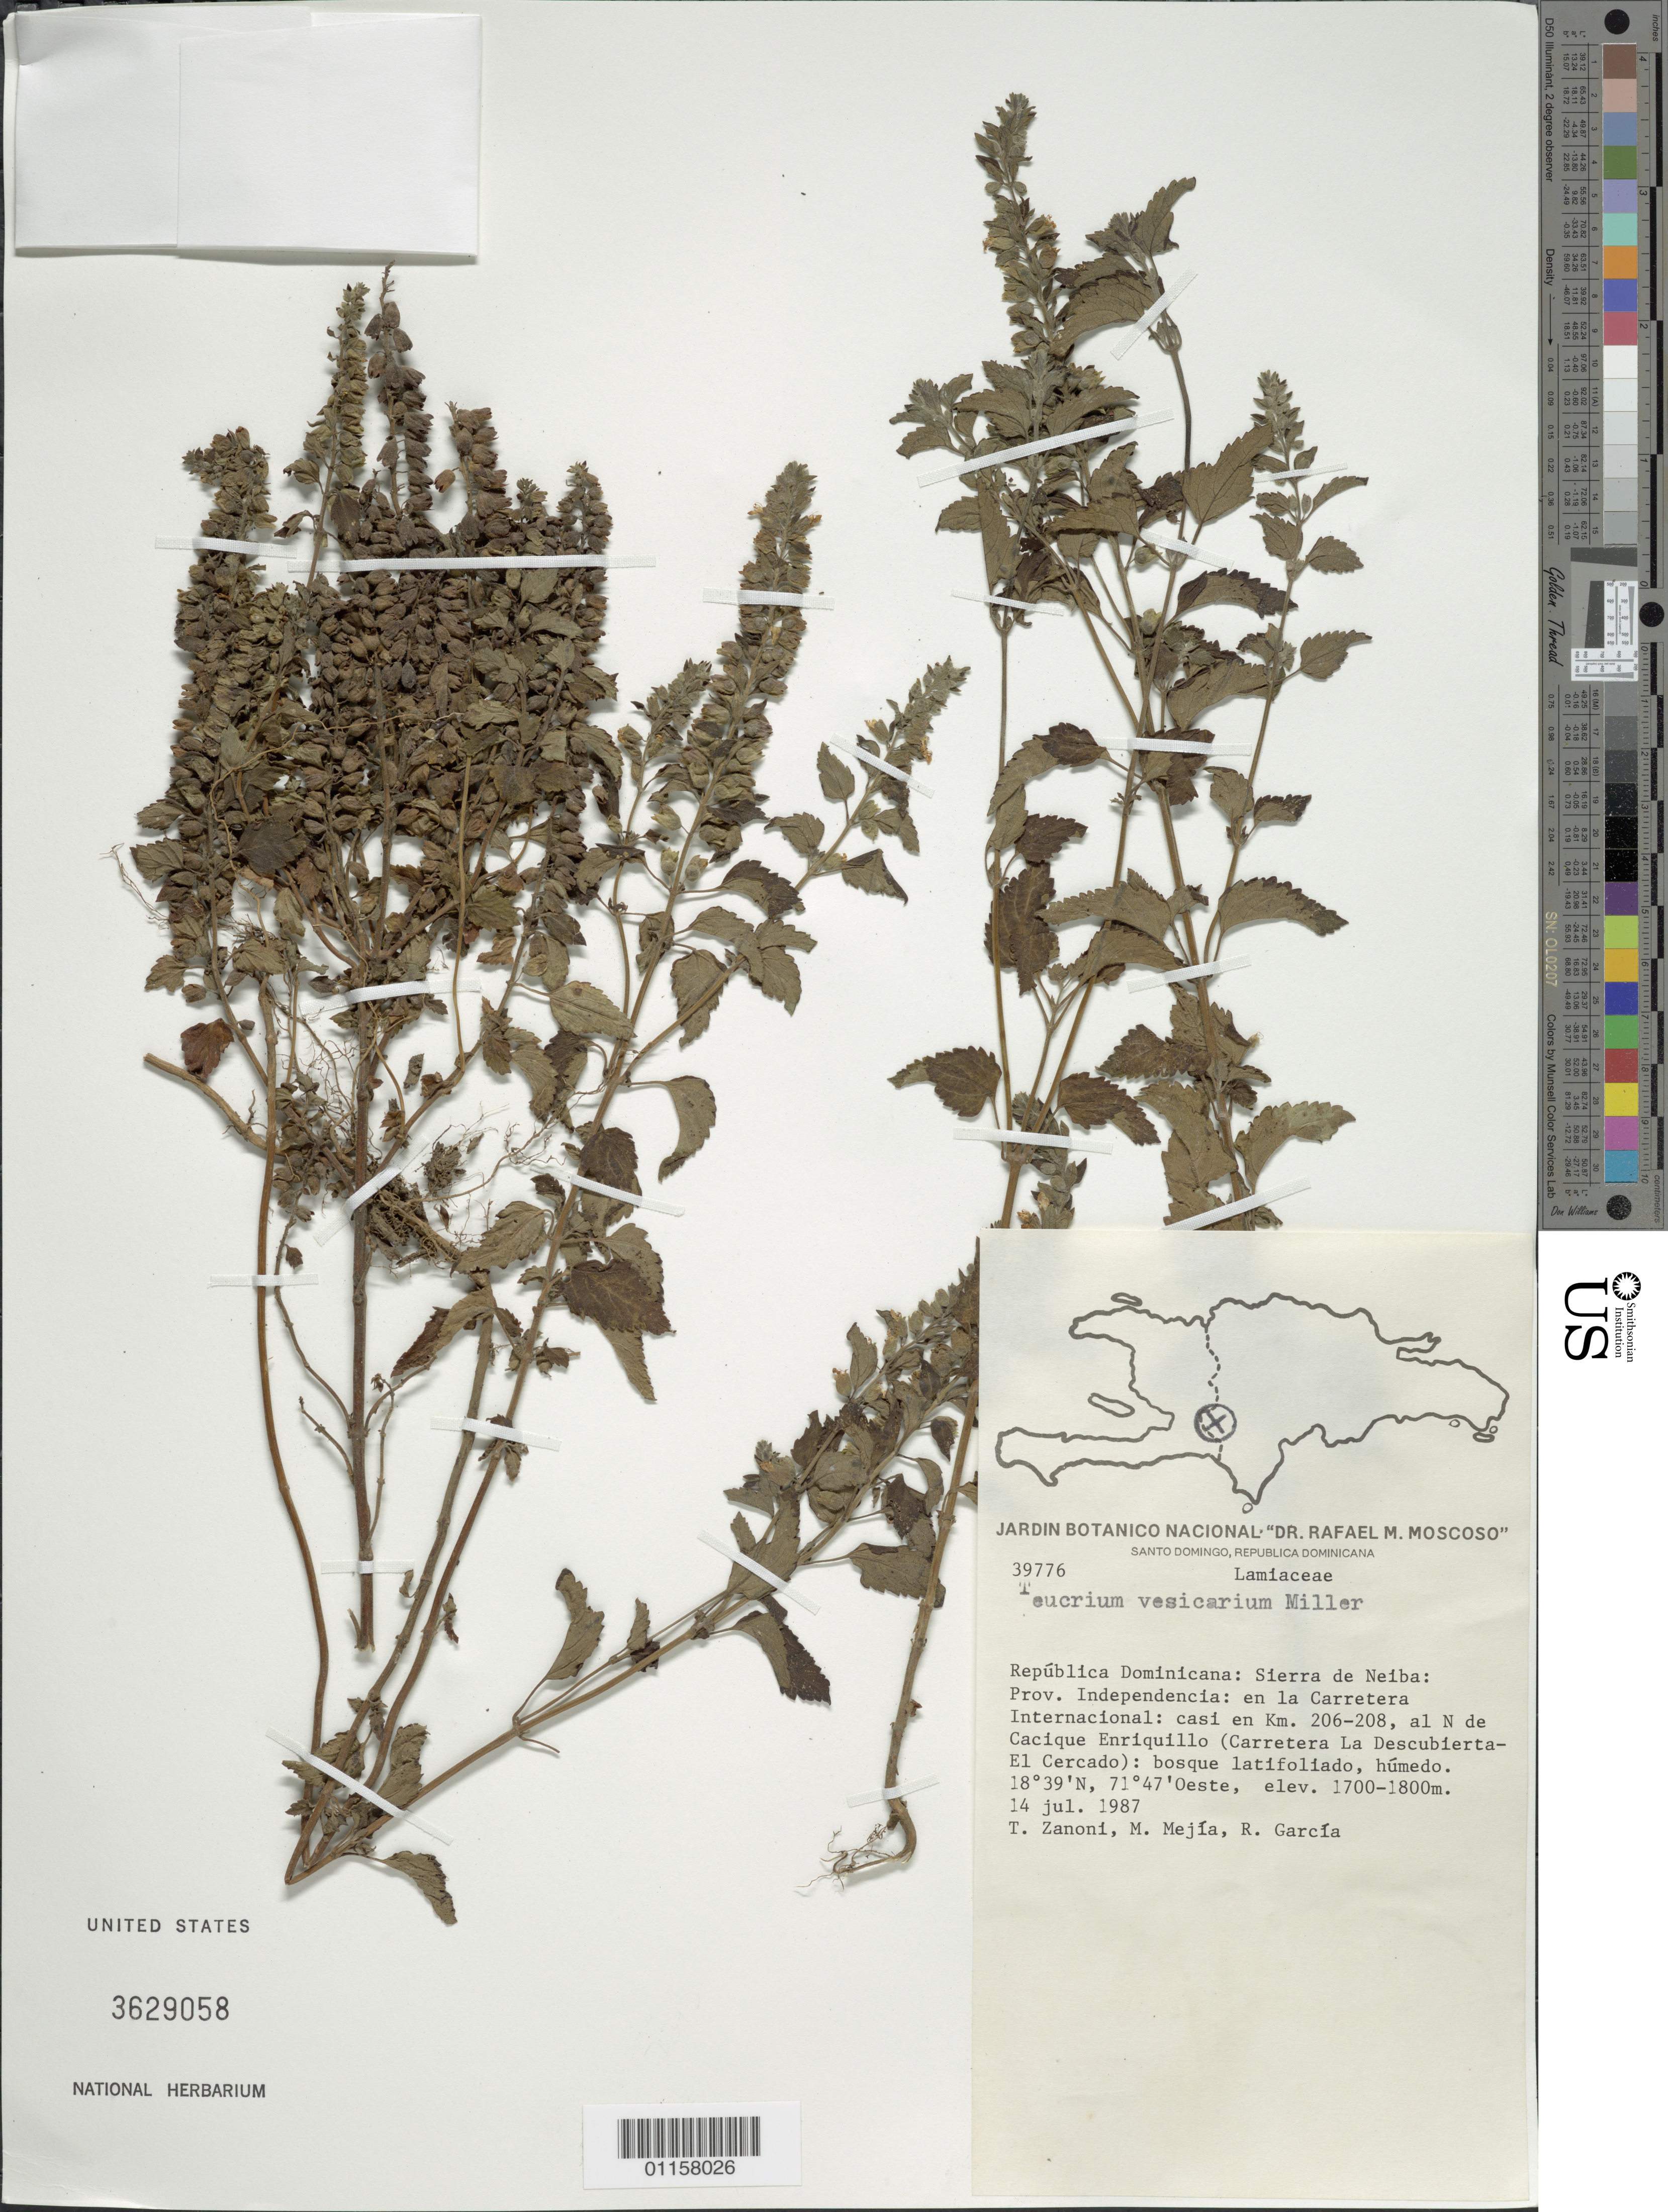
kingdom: Plantae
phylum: Tracheophyta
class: Magnoliopsida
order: Lamiales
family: Lamiaceae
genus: Teucrium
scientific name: Teucrium vesicarium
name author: Mill.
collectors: T. A. Zanoni, M. Mejia & R. G. García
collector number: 39776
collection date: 1987-07-14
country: Dominican Republic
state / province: Independencia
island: Hispaniola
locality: Sierra de Neiba, en la Carretera Internacional, casi en km 206-208, al N de Cacique Enriquillo (Carretera La Descubierta-El Cercado).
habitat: Bosque latifoliado, húmedo.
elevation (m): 1700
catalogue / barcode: US 3629058